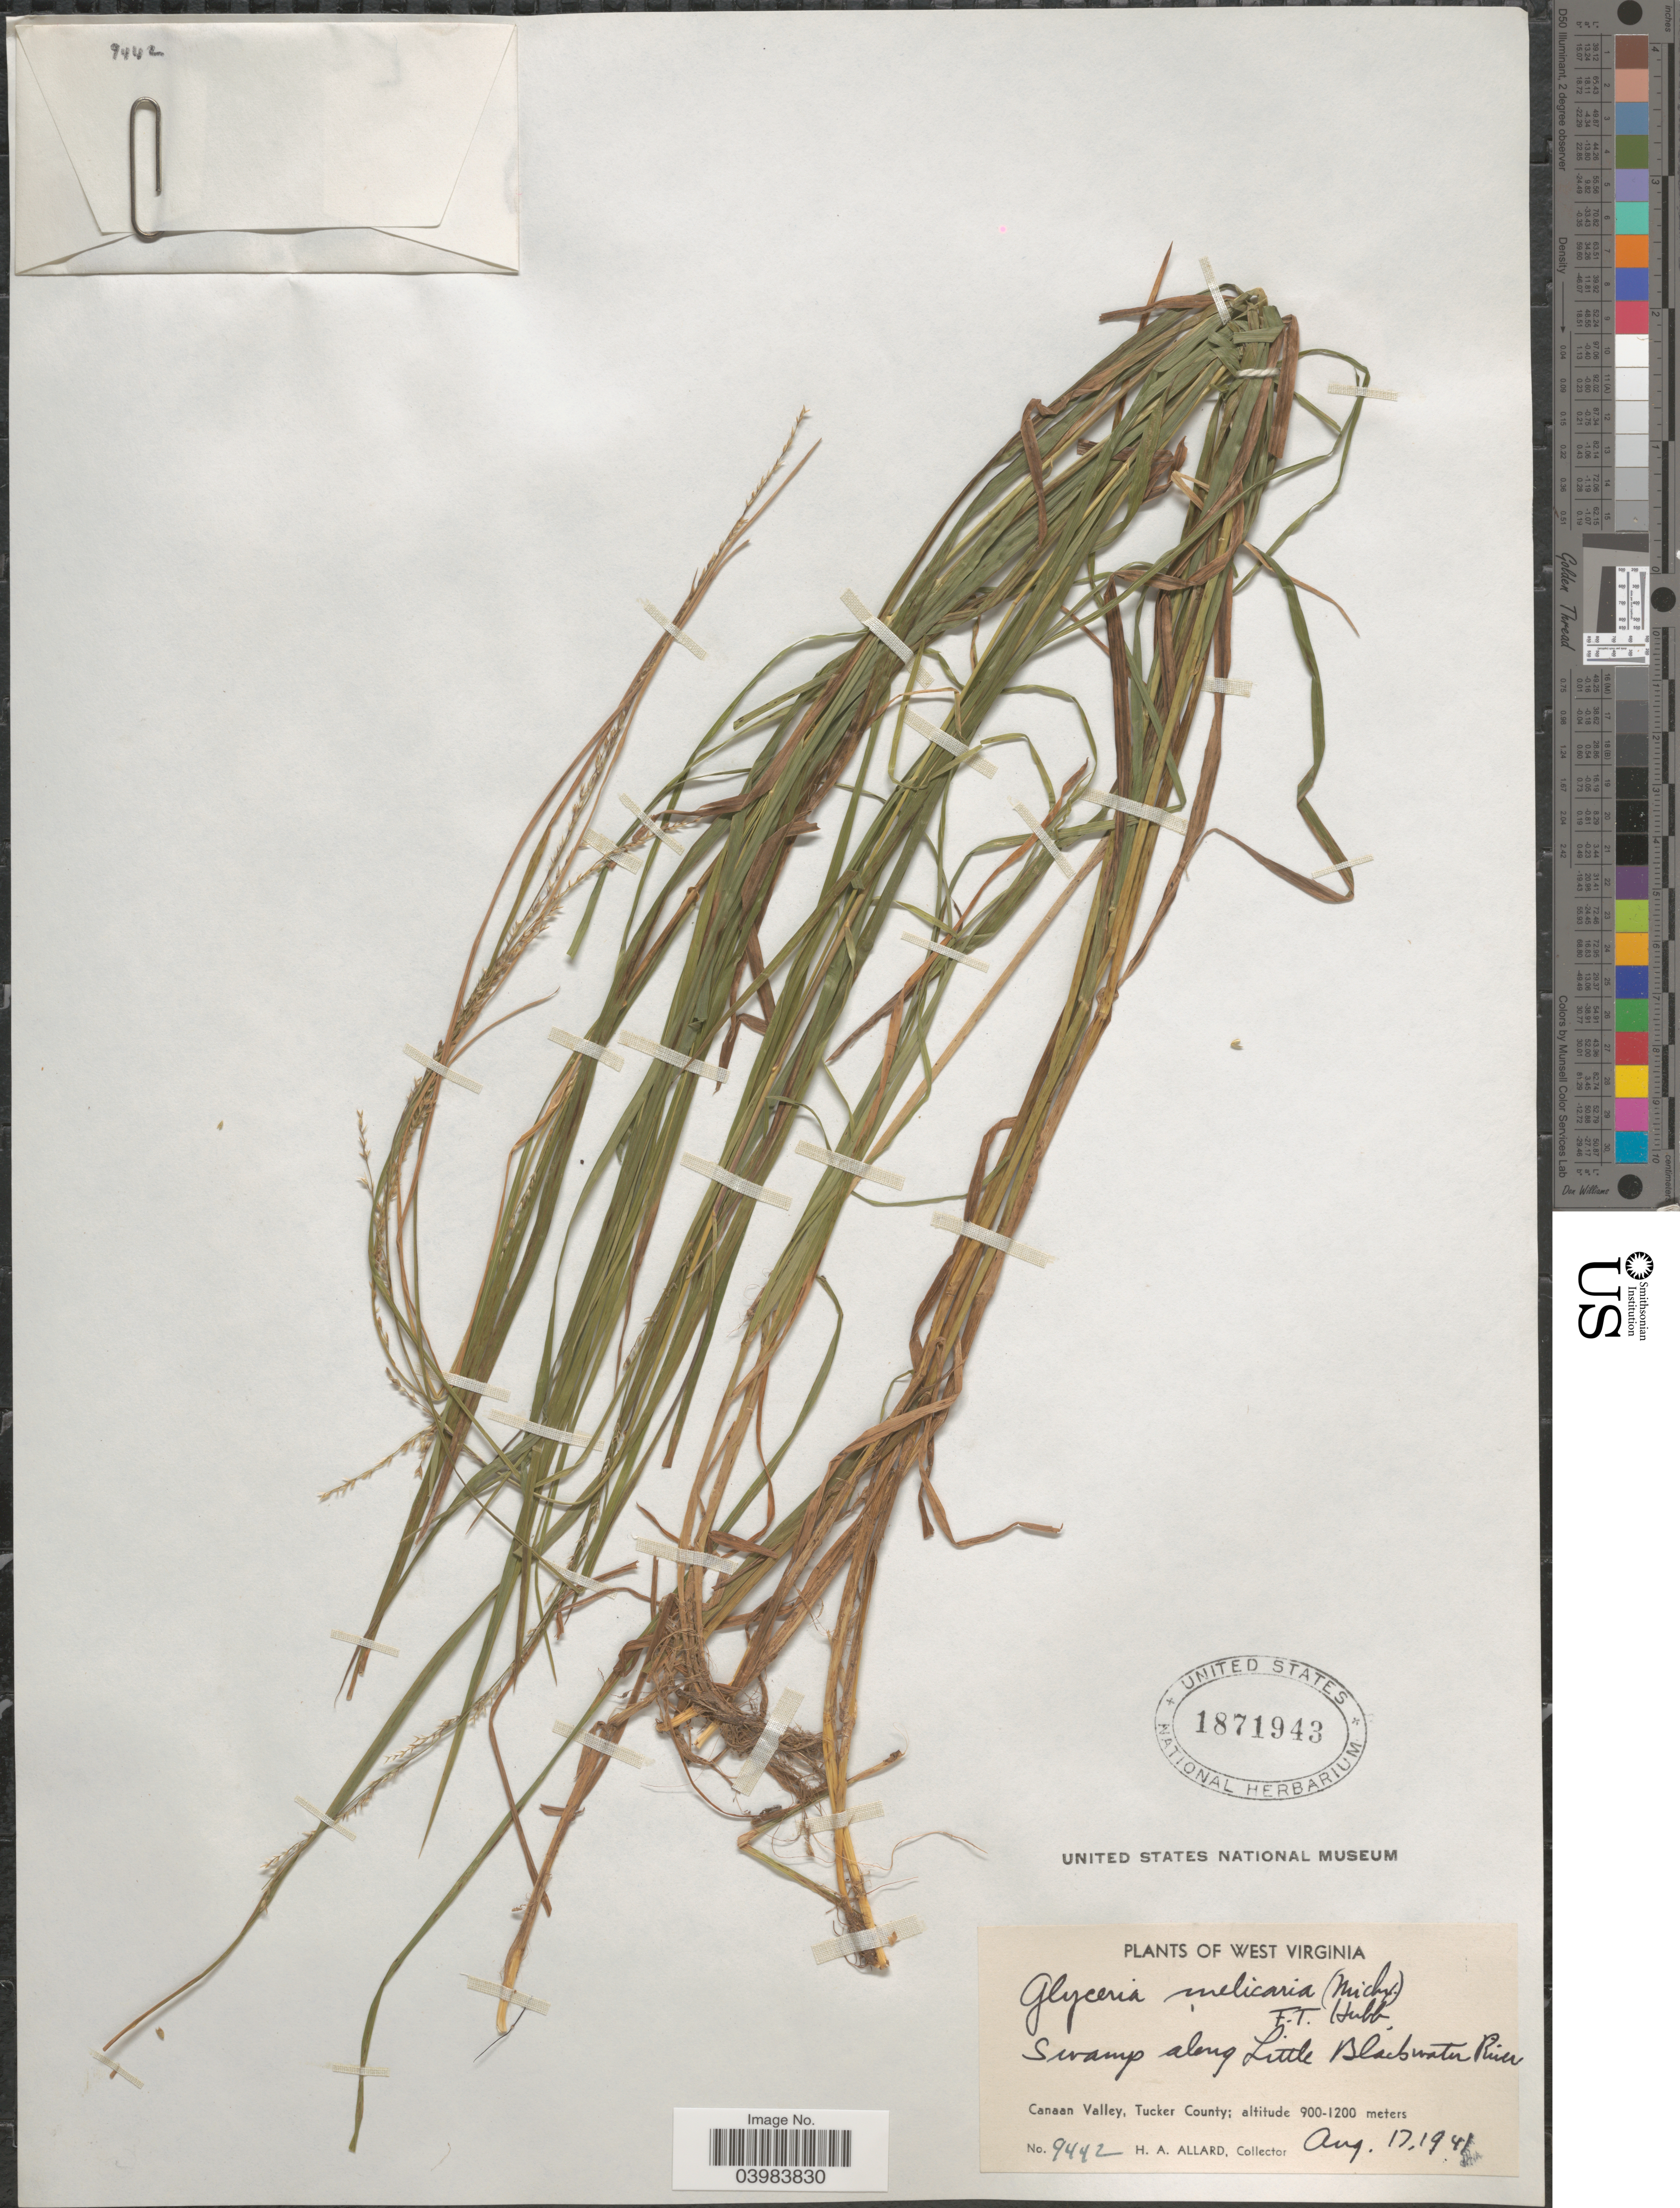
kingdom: Plantae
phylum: Tracheophyta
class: Liliopsida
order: Poales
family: Poaceae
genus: Glyceria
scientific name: Glyceria melicaria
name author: (Michx.) F.T. Hubb.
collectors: H. A. Allard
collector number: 9442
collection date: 1941-08-17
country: United States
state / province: West Virginia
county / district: Tucker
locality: Swamp along Little Blackwater River. Canaan Valley, Tucker County.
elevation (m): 900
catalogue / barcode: US 1871943